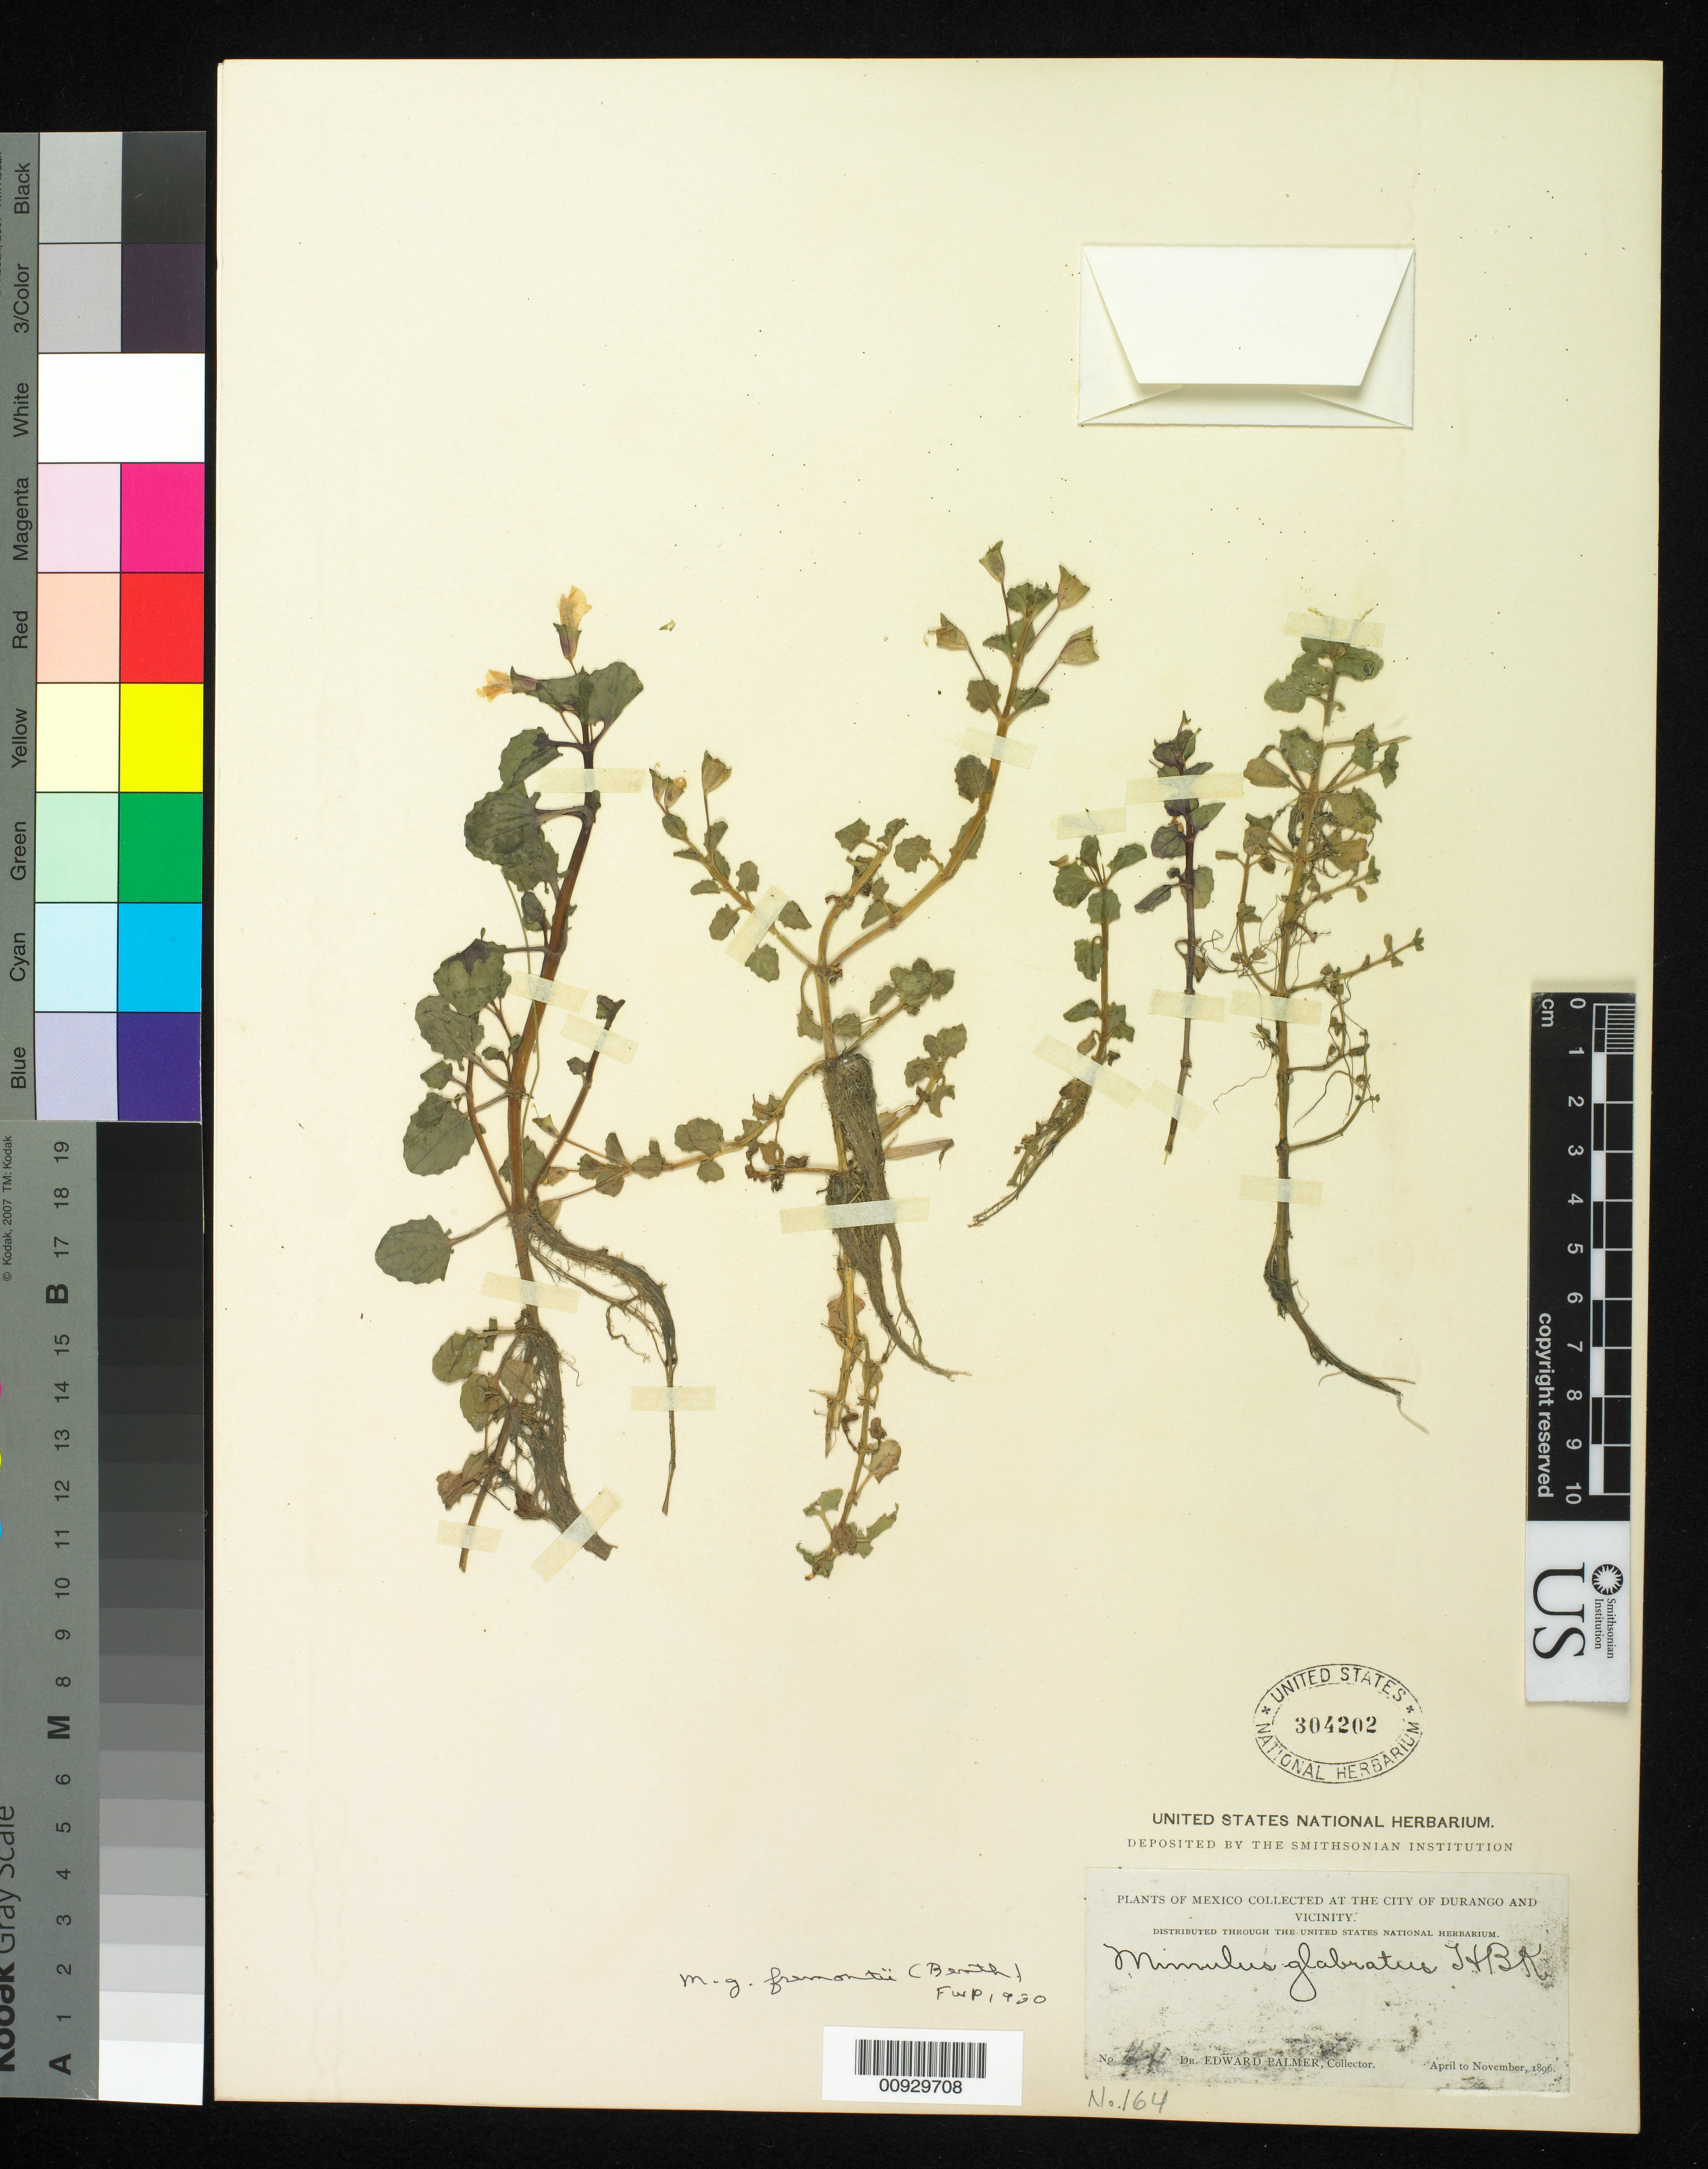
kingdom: Plantae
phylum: Tracheophyta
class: Magnoliopsida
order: Lamiales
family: Phrymaceae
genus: Mimulus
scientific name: Mimulus glabratus var. fremontii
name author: Kunth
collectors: E. Palmer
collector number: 164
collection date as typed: Apr 1896 to -- Nov 1896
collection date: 1896-04/1896-11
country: Mexico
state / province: Durango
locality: City of Durango and vicinity.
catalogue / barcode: US 304202